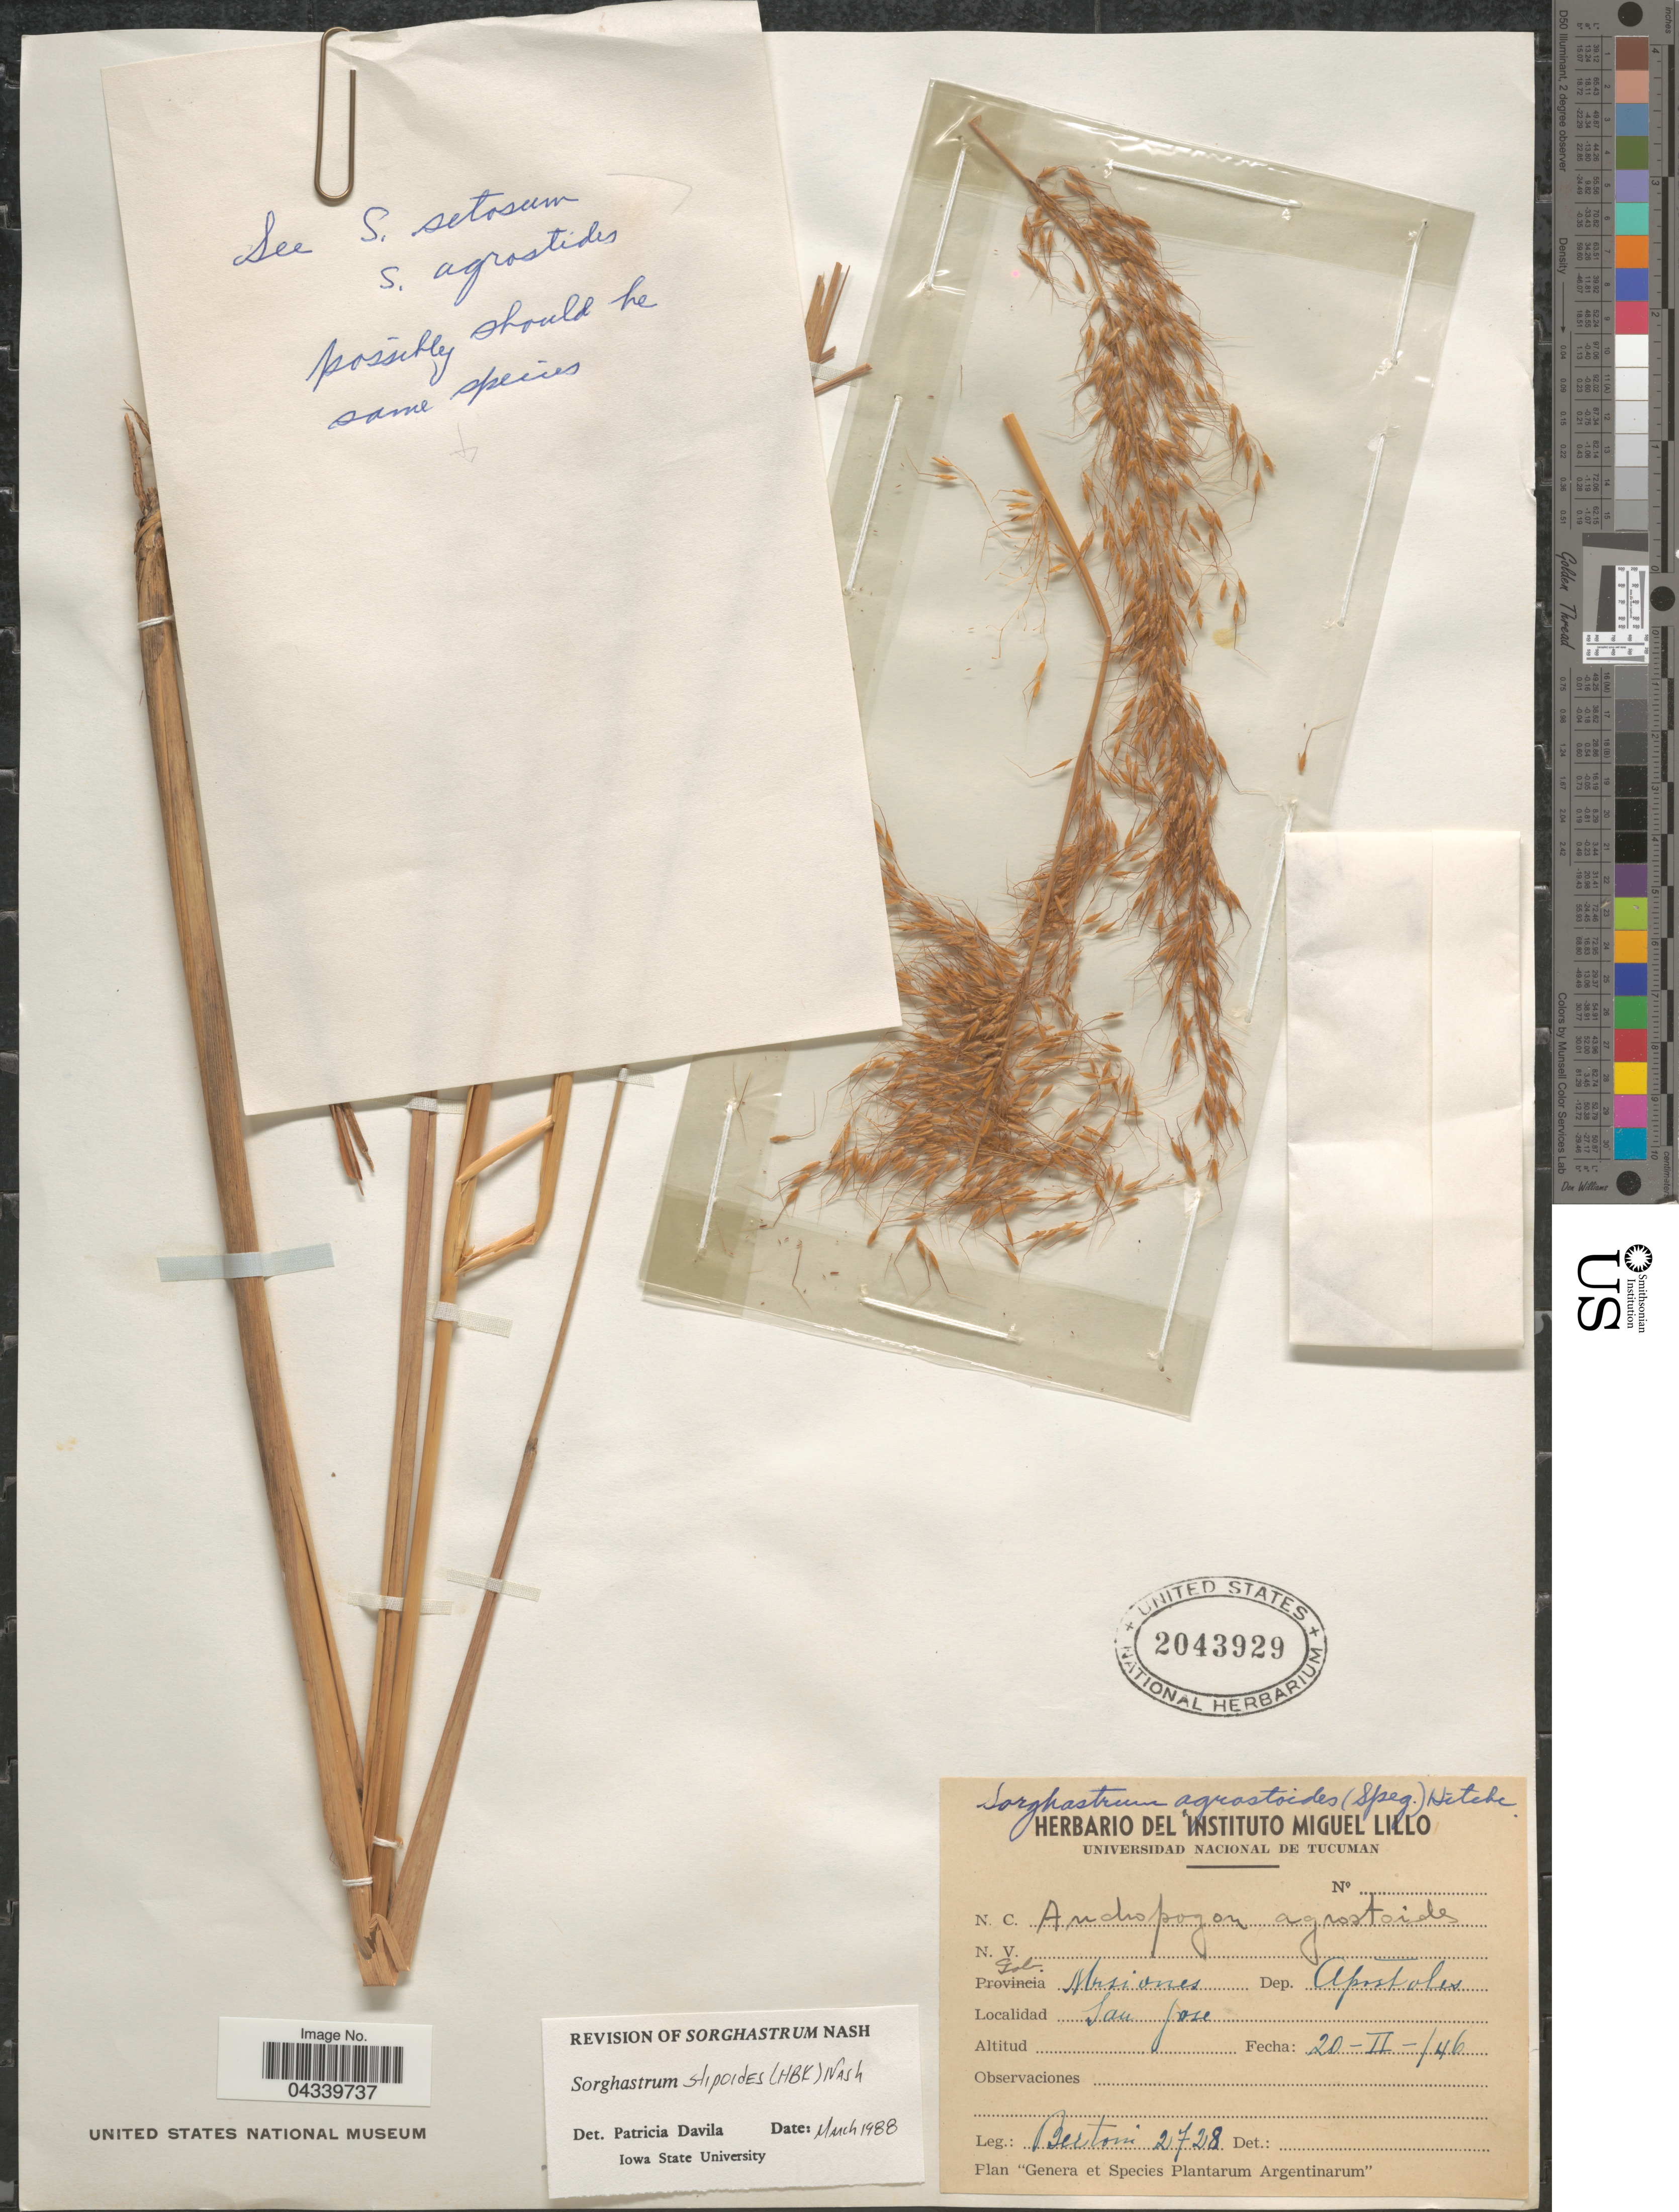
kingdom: Plantae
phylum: Tracheophyta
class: Liliopsida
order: Poales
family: Poaceae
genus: Sorghastrum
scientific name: Sorghastrum stipoides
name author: (Kunth) Nash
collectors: -- Bertoni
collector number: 2728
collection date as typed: Transcribed d/m/y: 20/2/46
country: Argentina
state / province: Misiones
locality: Gob. Misiones. Dep. Apostoles. San Jose.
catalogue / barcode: US 2043929